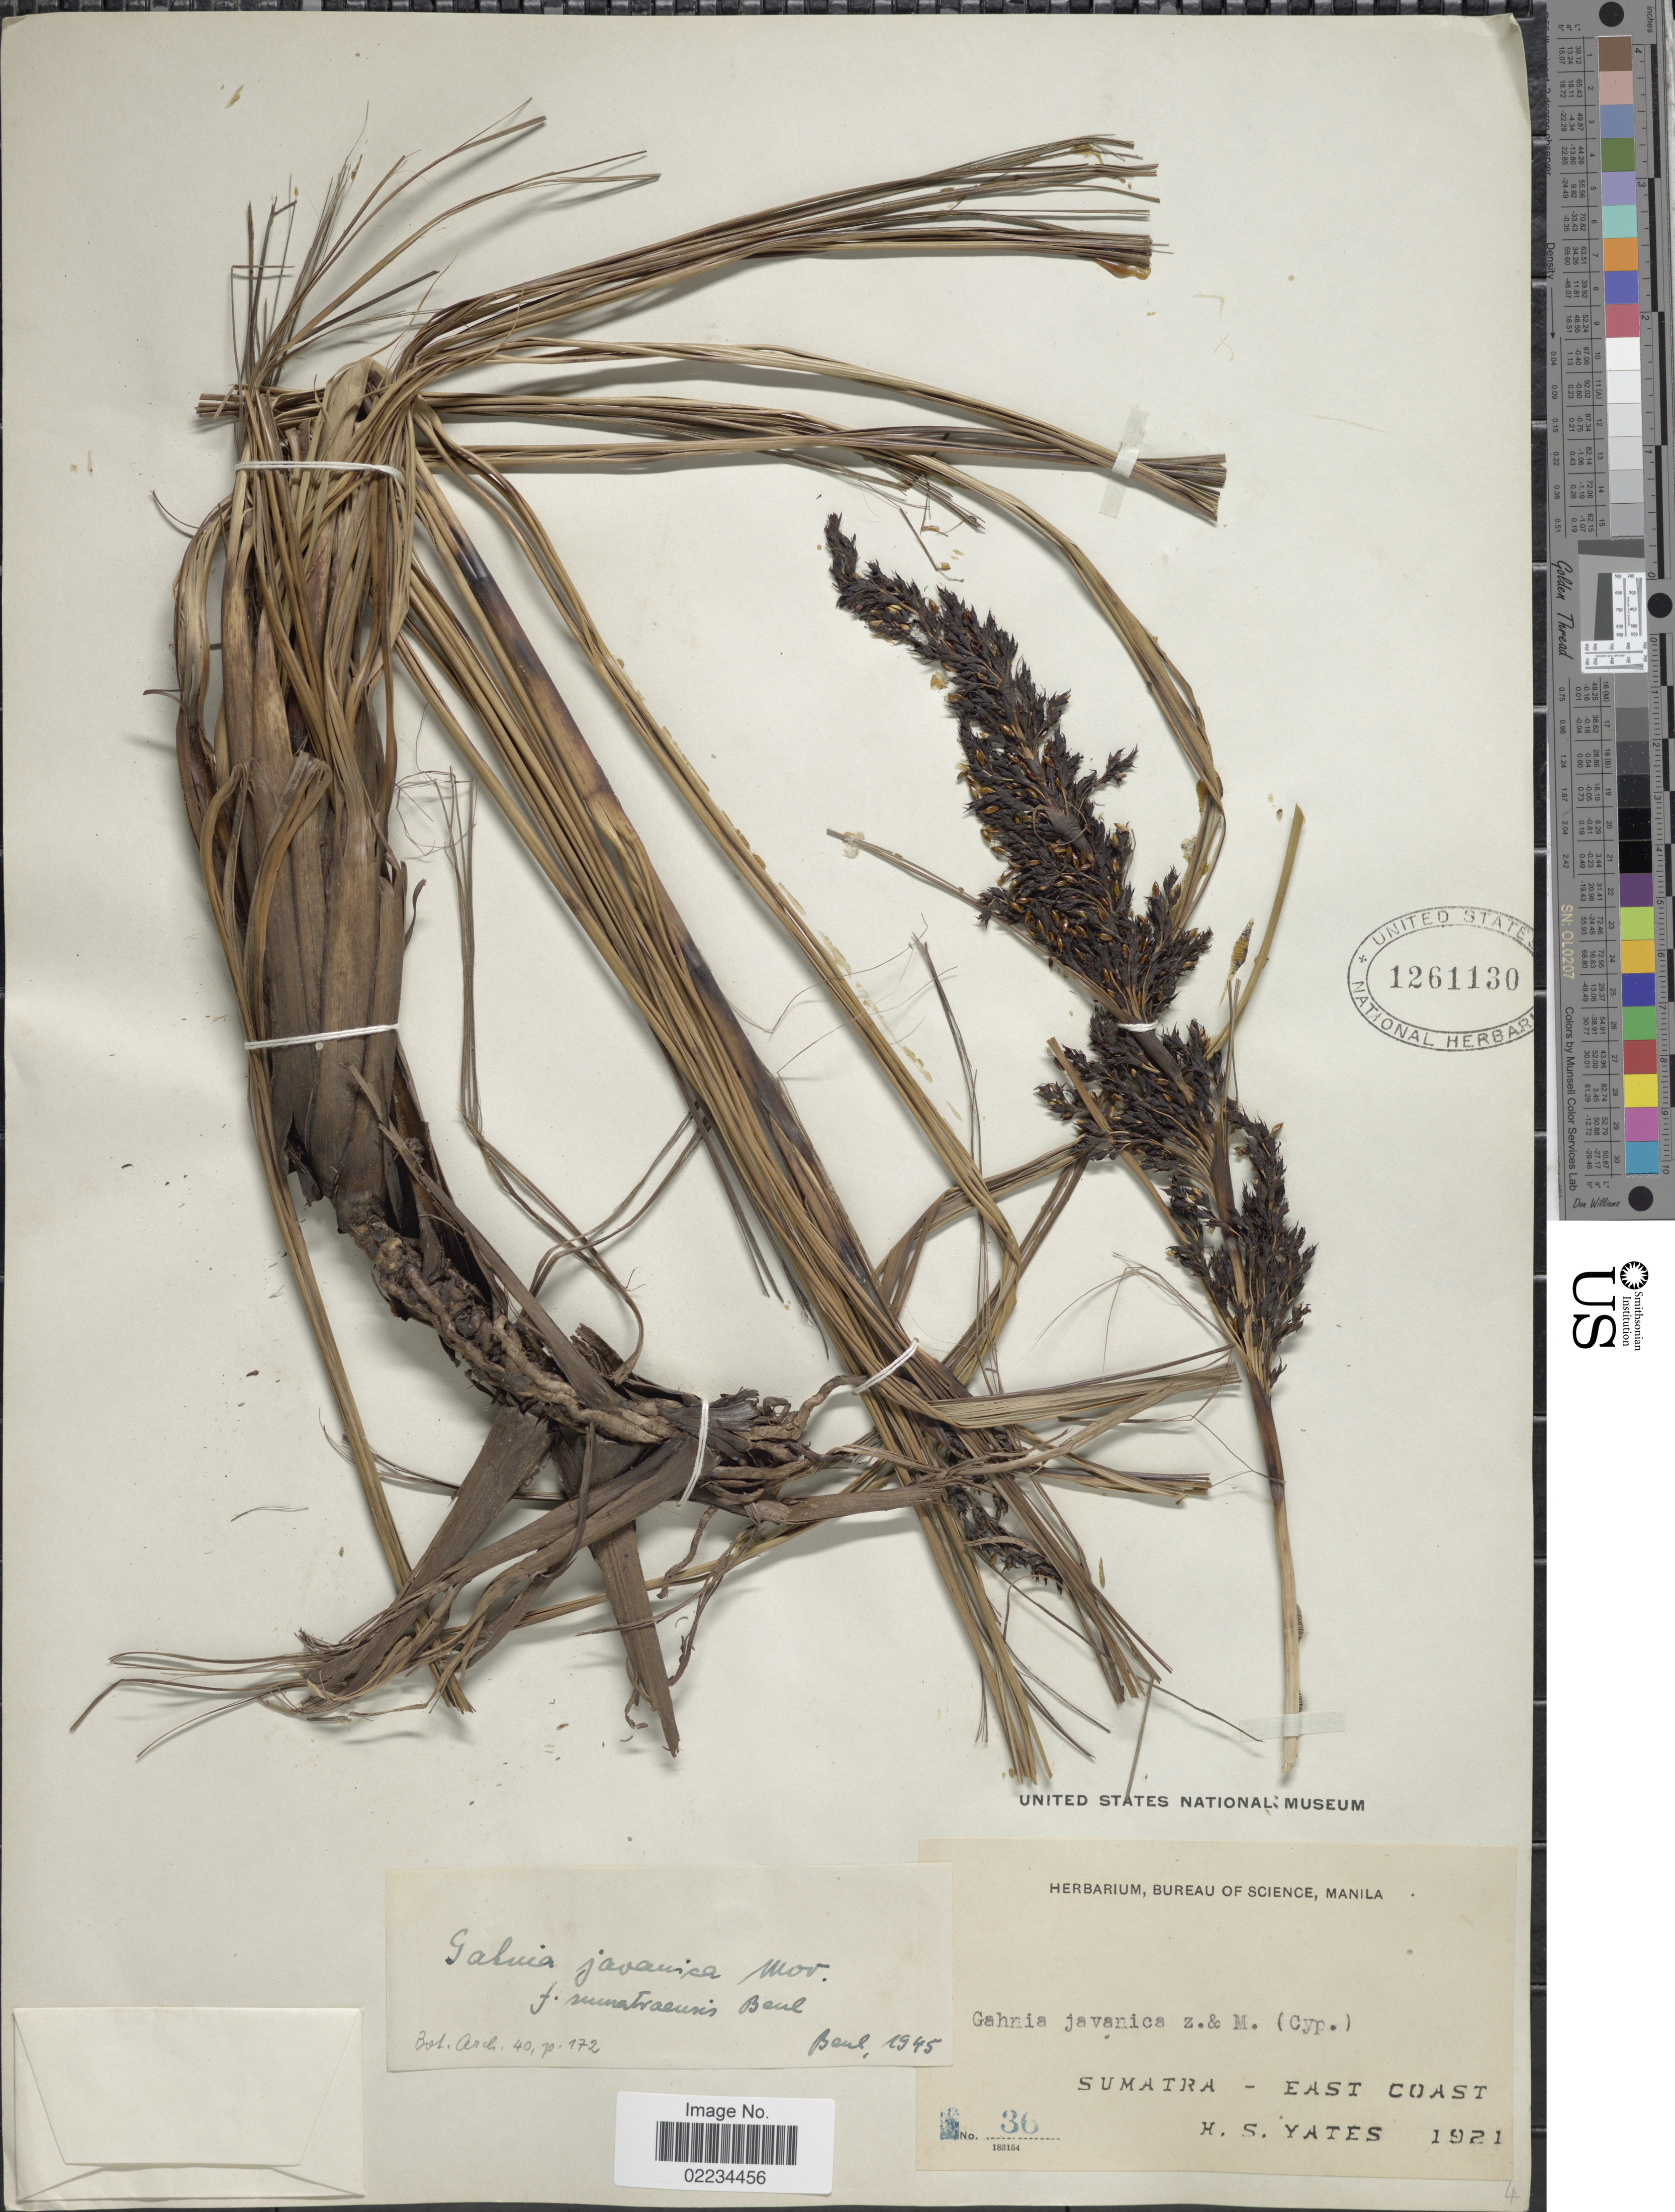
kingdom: Plantae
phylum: Tracheophyta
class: Liliopsida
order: Poales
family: Cyperaceae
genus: Gahnia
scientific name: Gahnia javanica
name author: Moritzi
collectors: H. S. Yates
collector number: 36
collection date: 1921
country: Indonesia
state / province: Sumatra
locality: East Coast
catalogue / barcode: US 1261130